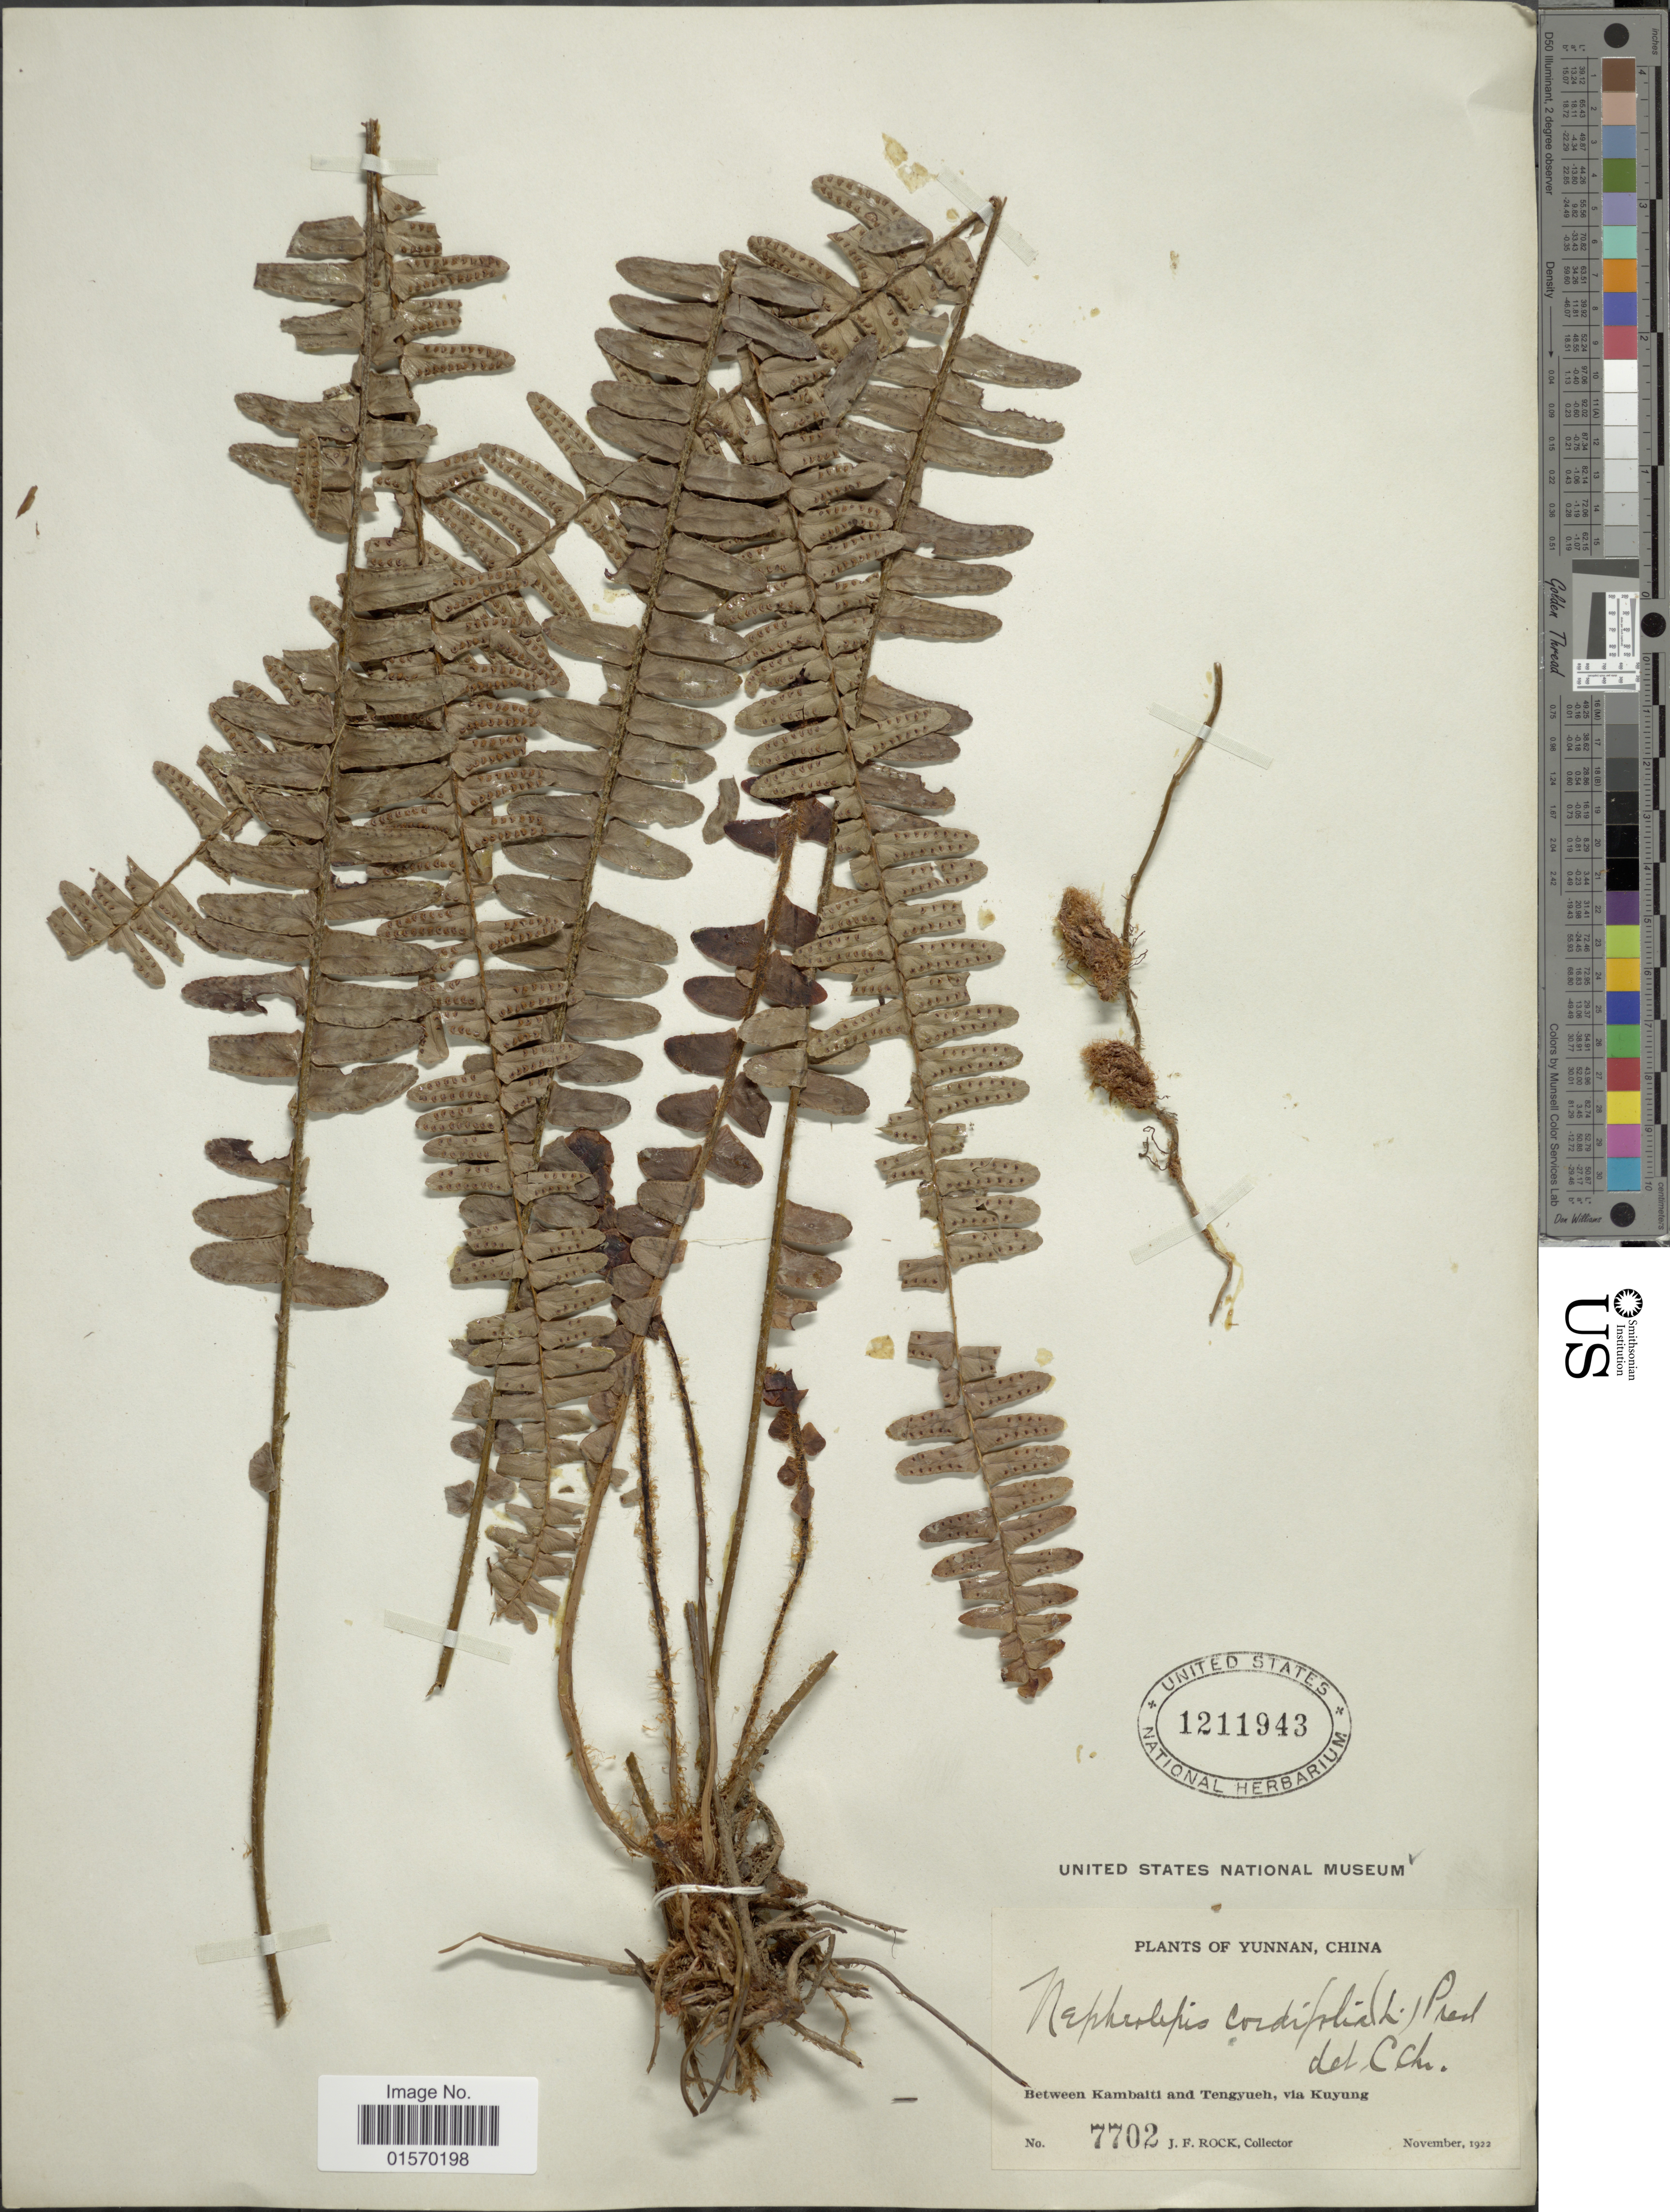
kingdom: Plantae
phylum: Tracheophyta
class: Polypodiopsida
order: Polypodiales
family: Nephrolepidaceae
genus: Nephrolepis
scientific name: Nephrolepis cordifolia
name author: (L.) C. Presl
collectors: J. Rock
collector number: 7702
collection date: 1922-11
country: China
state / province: Yunnan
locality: Between Kambaiti and Tengyueh, via Kuyung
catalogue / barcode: US 1211943